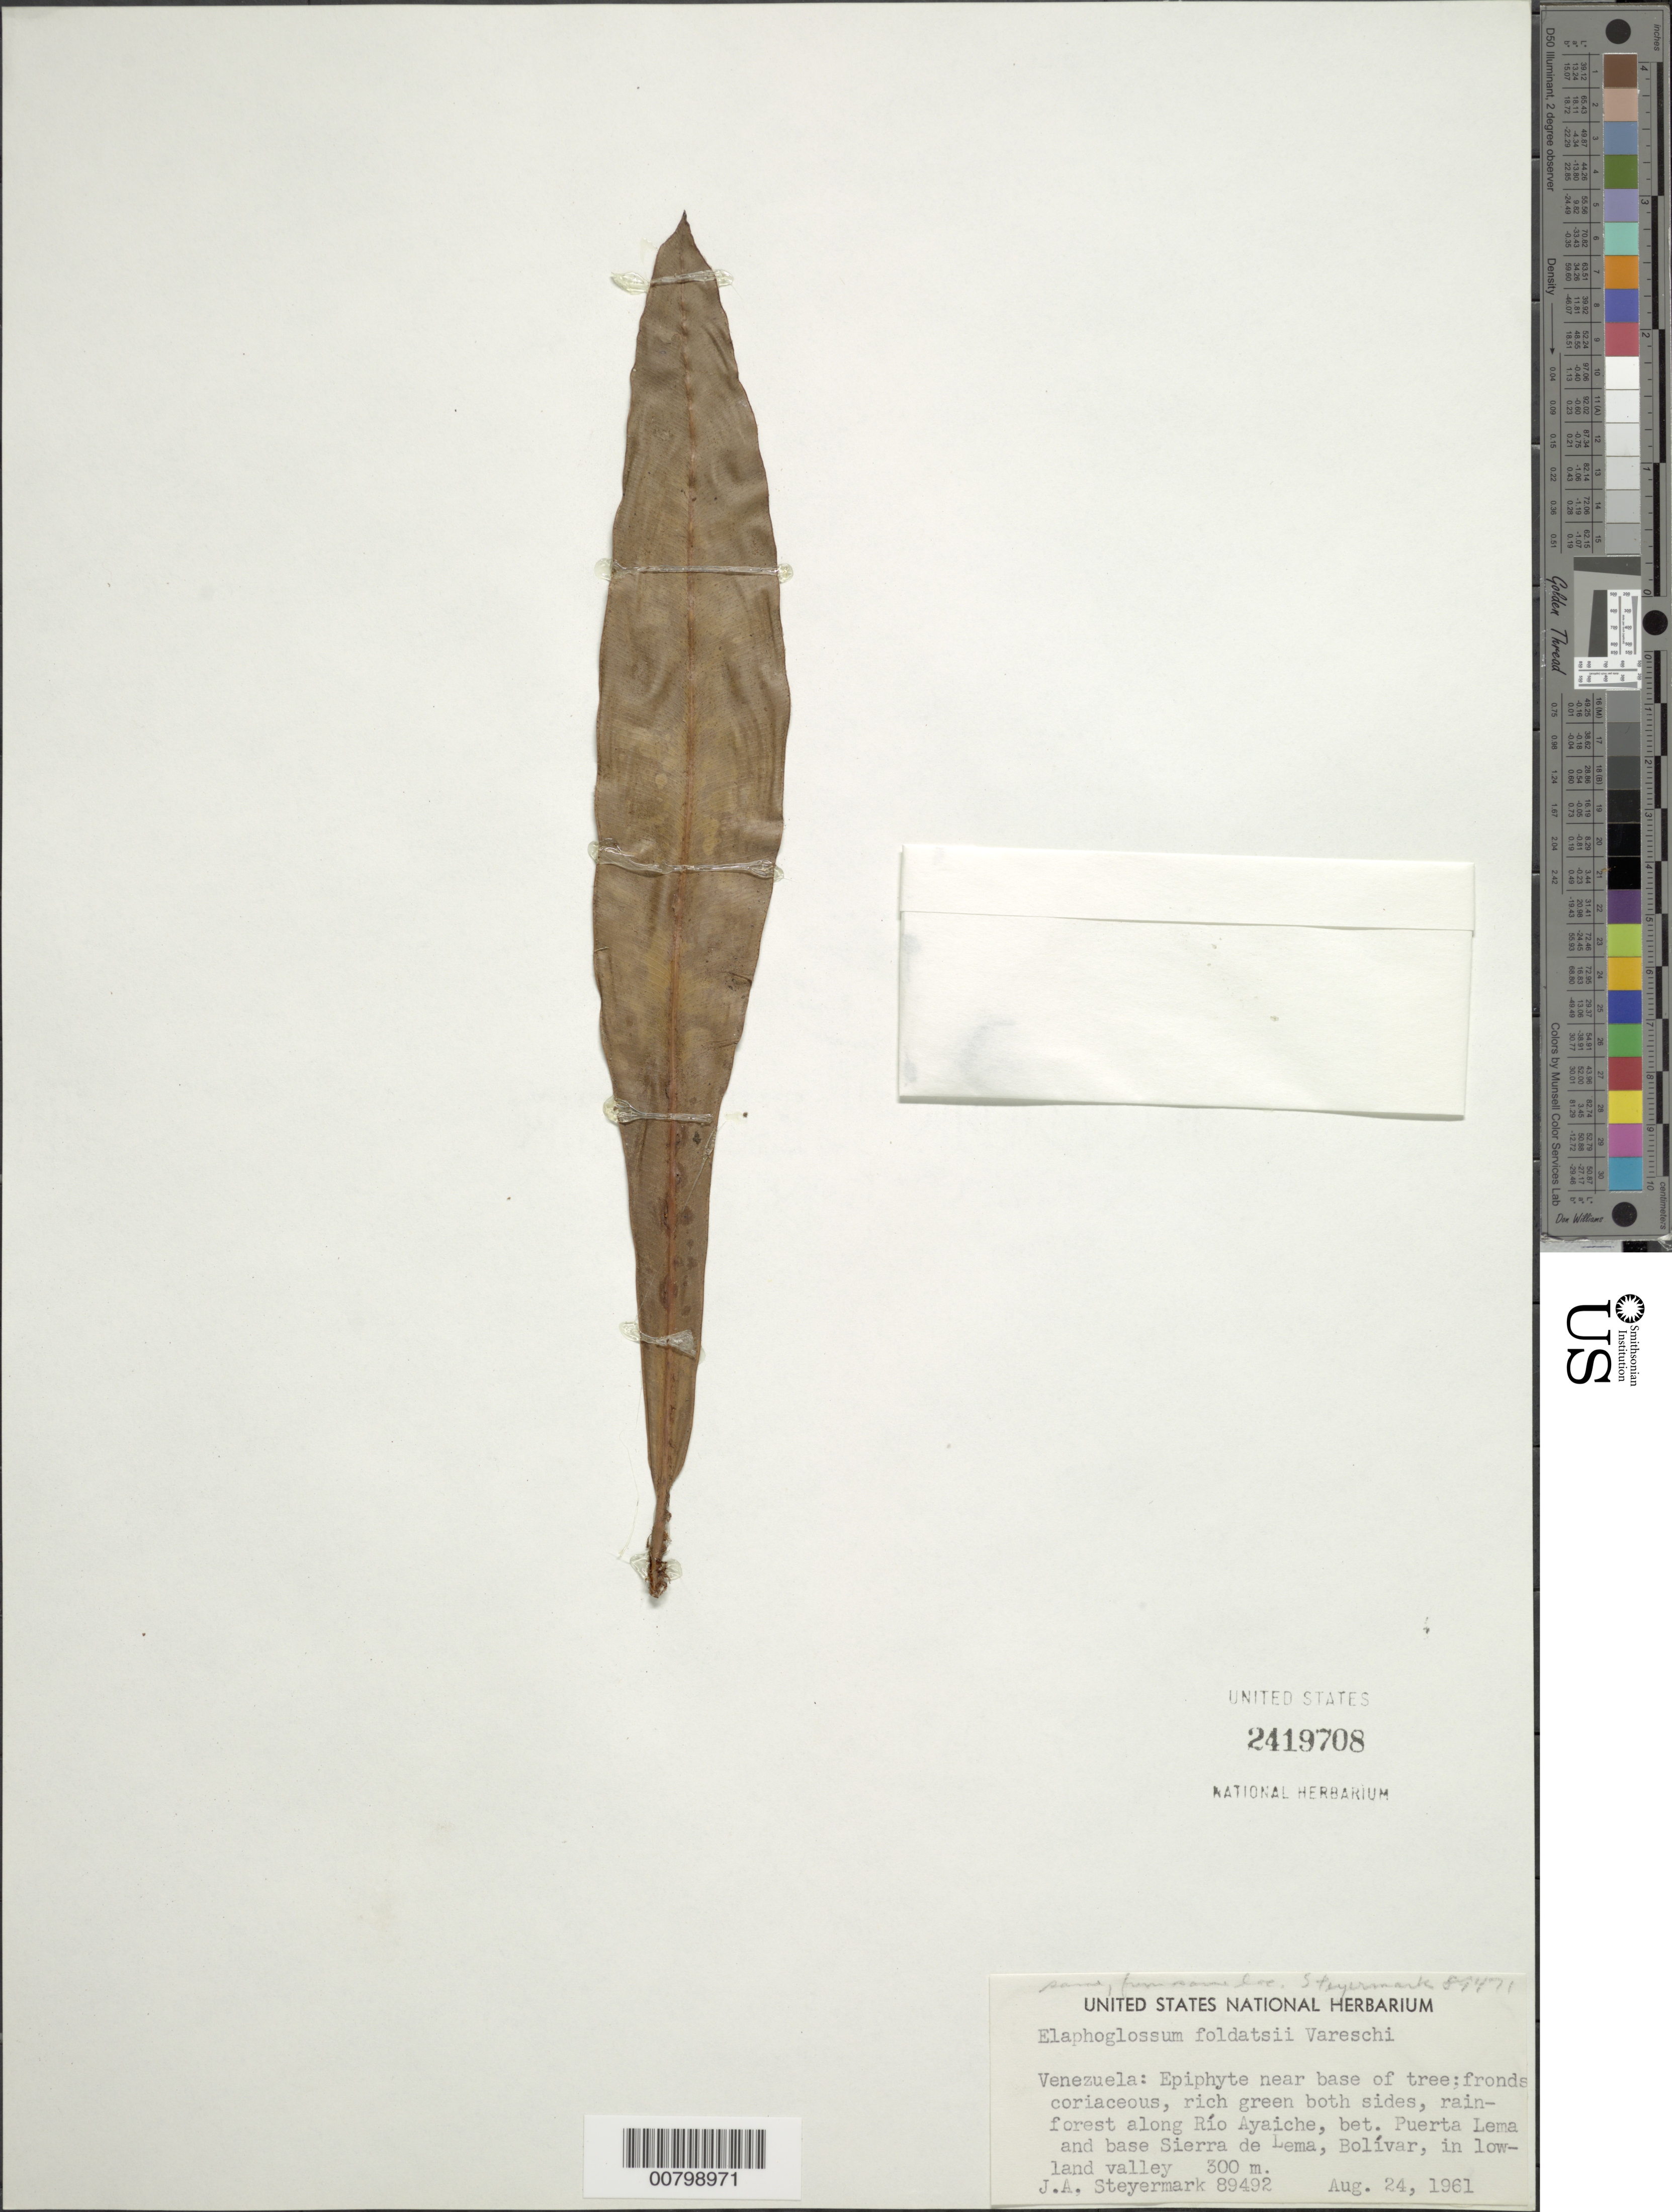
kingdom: Plantae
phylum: Tracheophyta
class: Polypodiopsida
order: Polypodiales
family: Dryopteridaceae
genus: Elaphoglossum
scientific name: Elaphoglossum foldatsii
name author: Vareschi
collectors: J. Steyermark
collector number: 89492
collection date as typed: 24-Aug-61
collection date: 1961-08-24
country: Venezuela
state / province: Bolívar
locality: Sierra de Lema, Cabaceras de Río Chicanan, 80 km in straight line to SW of El Dorado, between Río Chicanan and Río Ayaiche, between Puerta Lema and base of Sierra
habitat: Rainforest, in lowland valley; near base of trees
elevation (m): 300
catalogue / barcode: US 2419708